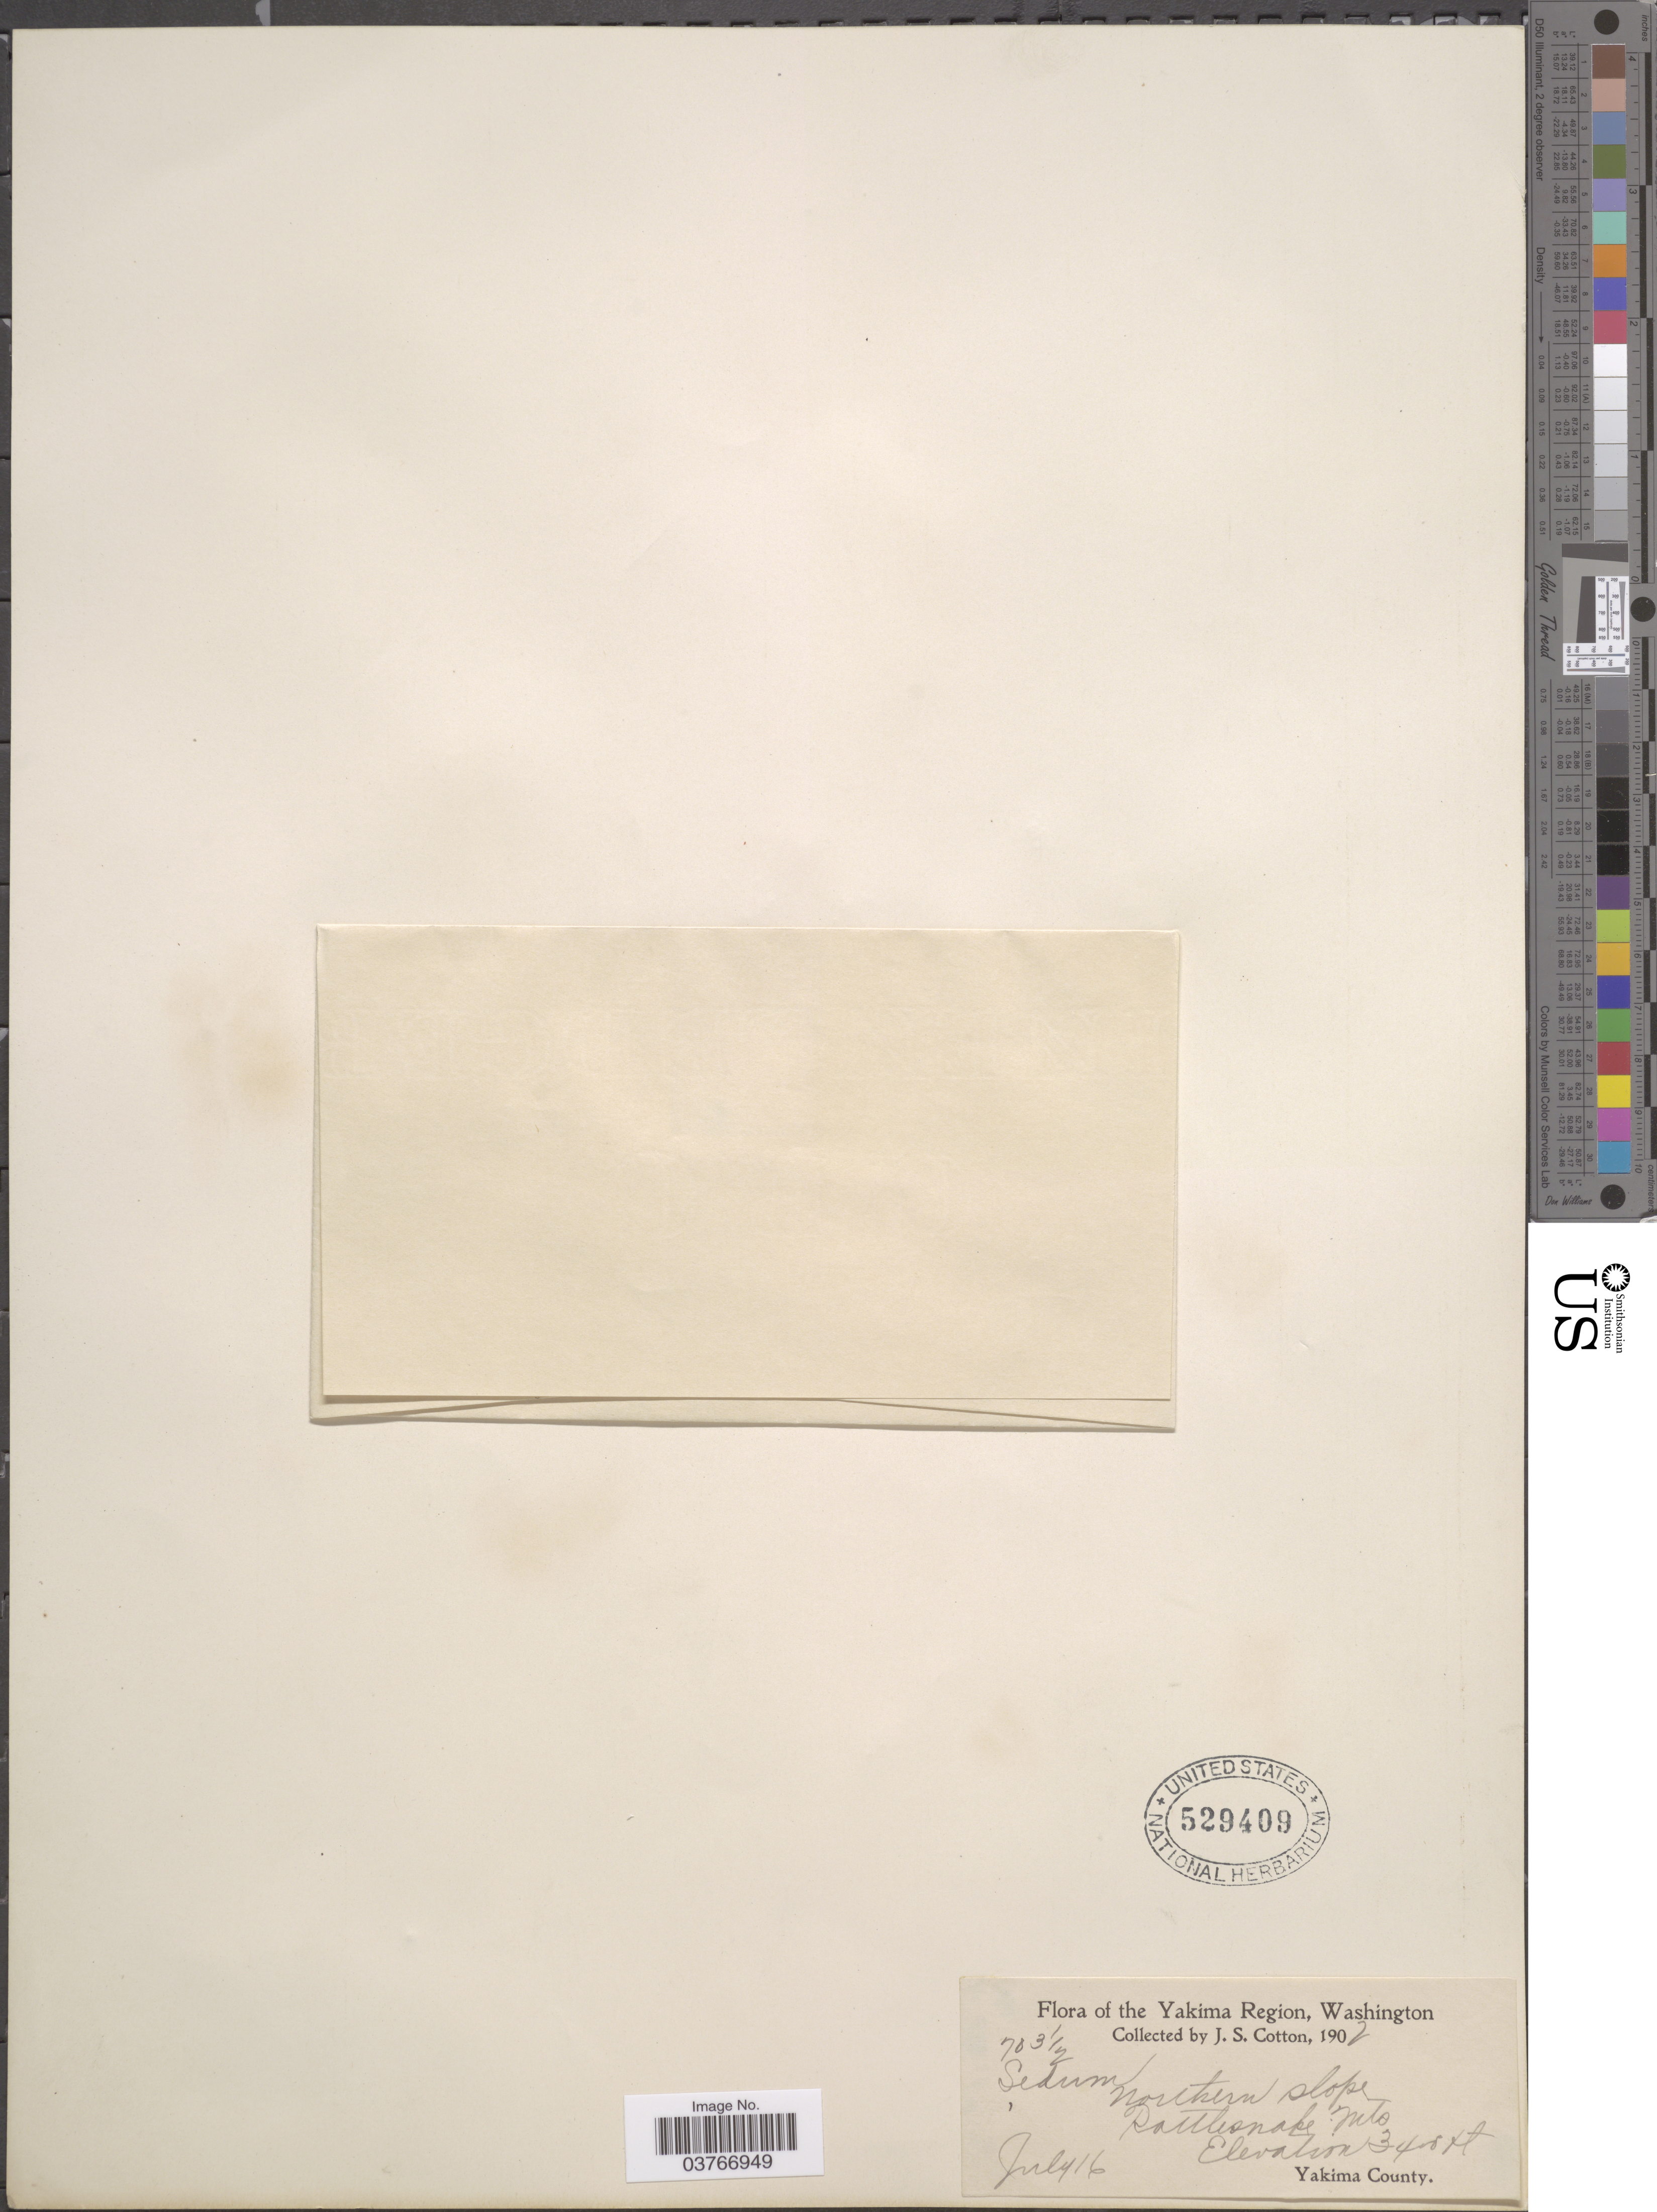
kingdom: Plantae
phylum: Tracheophyta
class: Magnoliopsida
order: Saxifragales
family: Crassulaceae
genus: Sedum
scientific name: Sedum sp.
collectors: J. S. Cotton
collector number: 703½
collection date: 1902-07-16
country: United States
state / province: Washington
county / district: Yakima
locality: The Yakima Region. Northern slope Rattlesnake Mts. Yakima County.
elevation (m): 1036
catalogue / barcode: US 529409